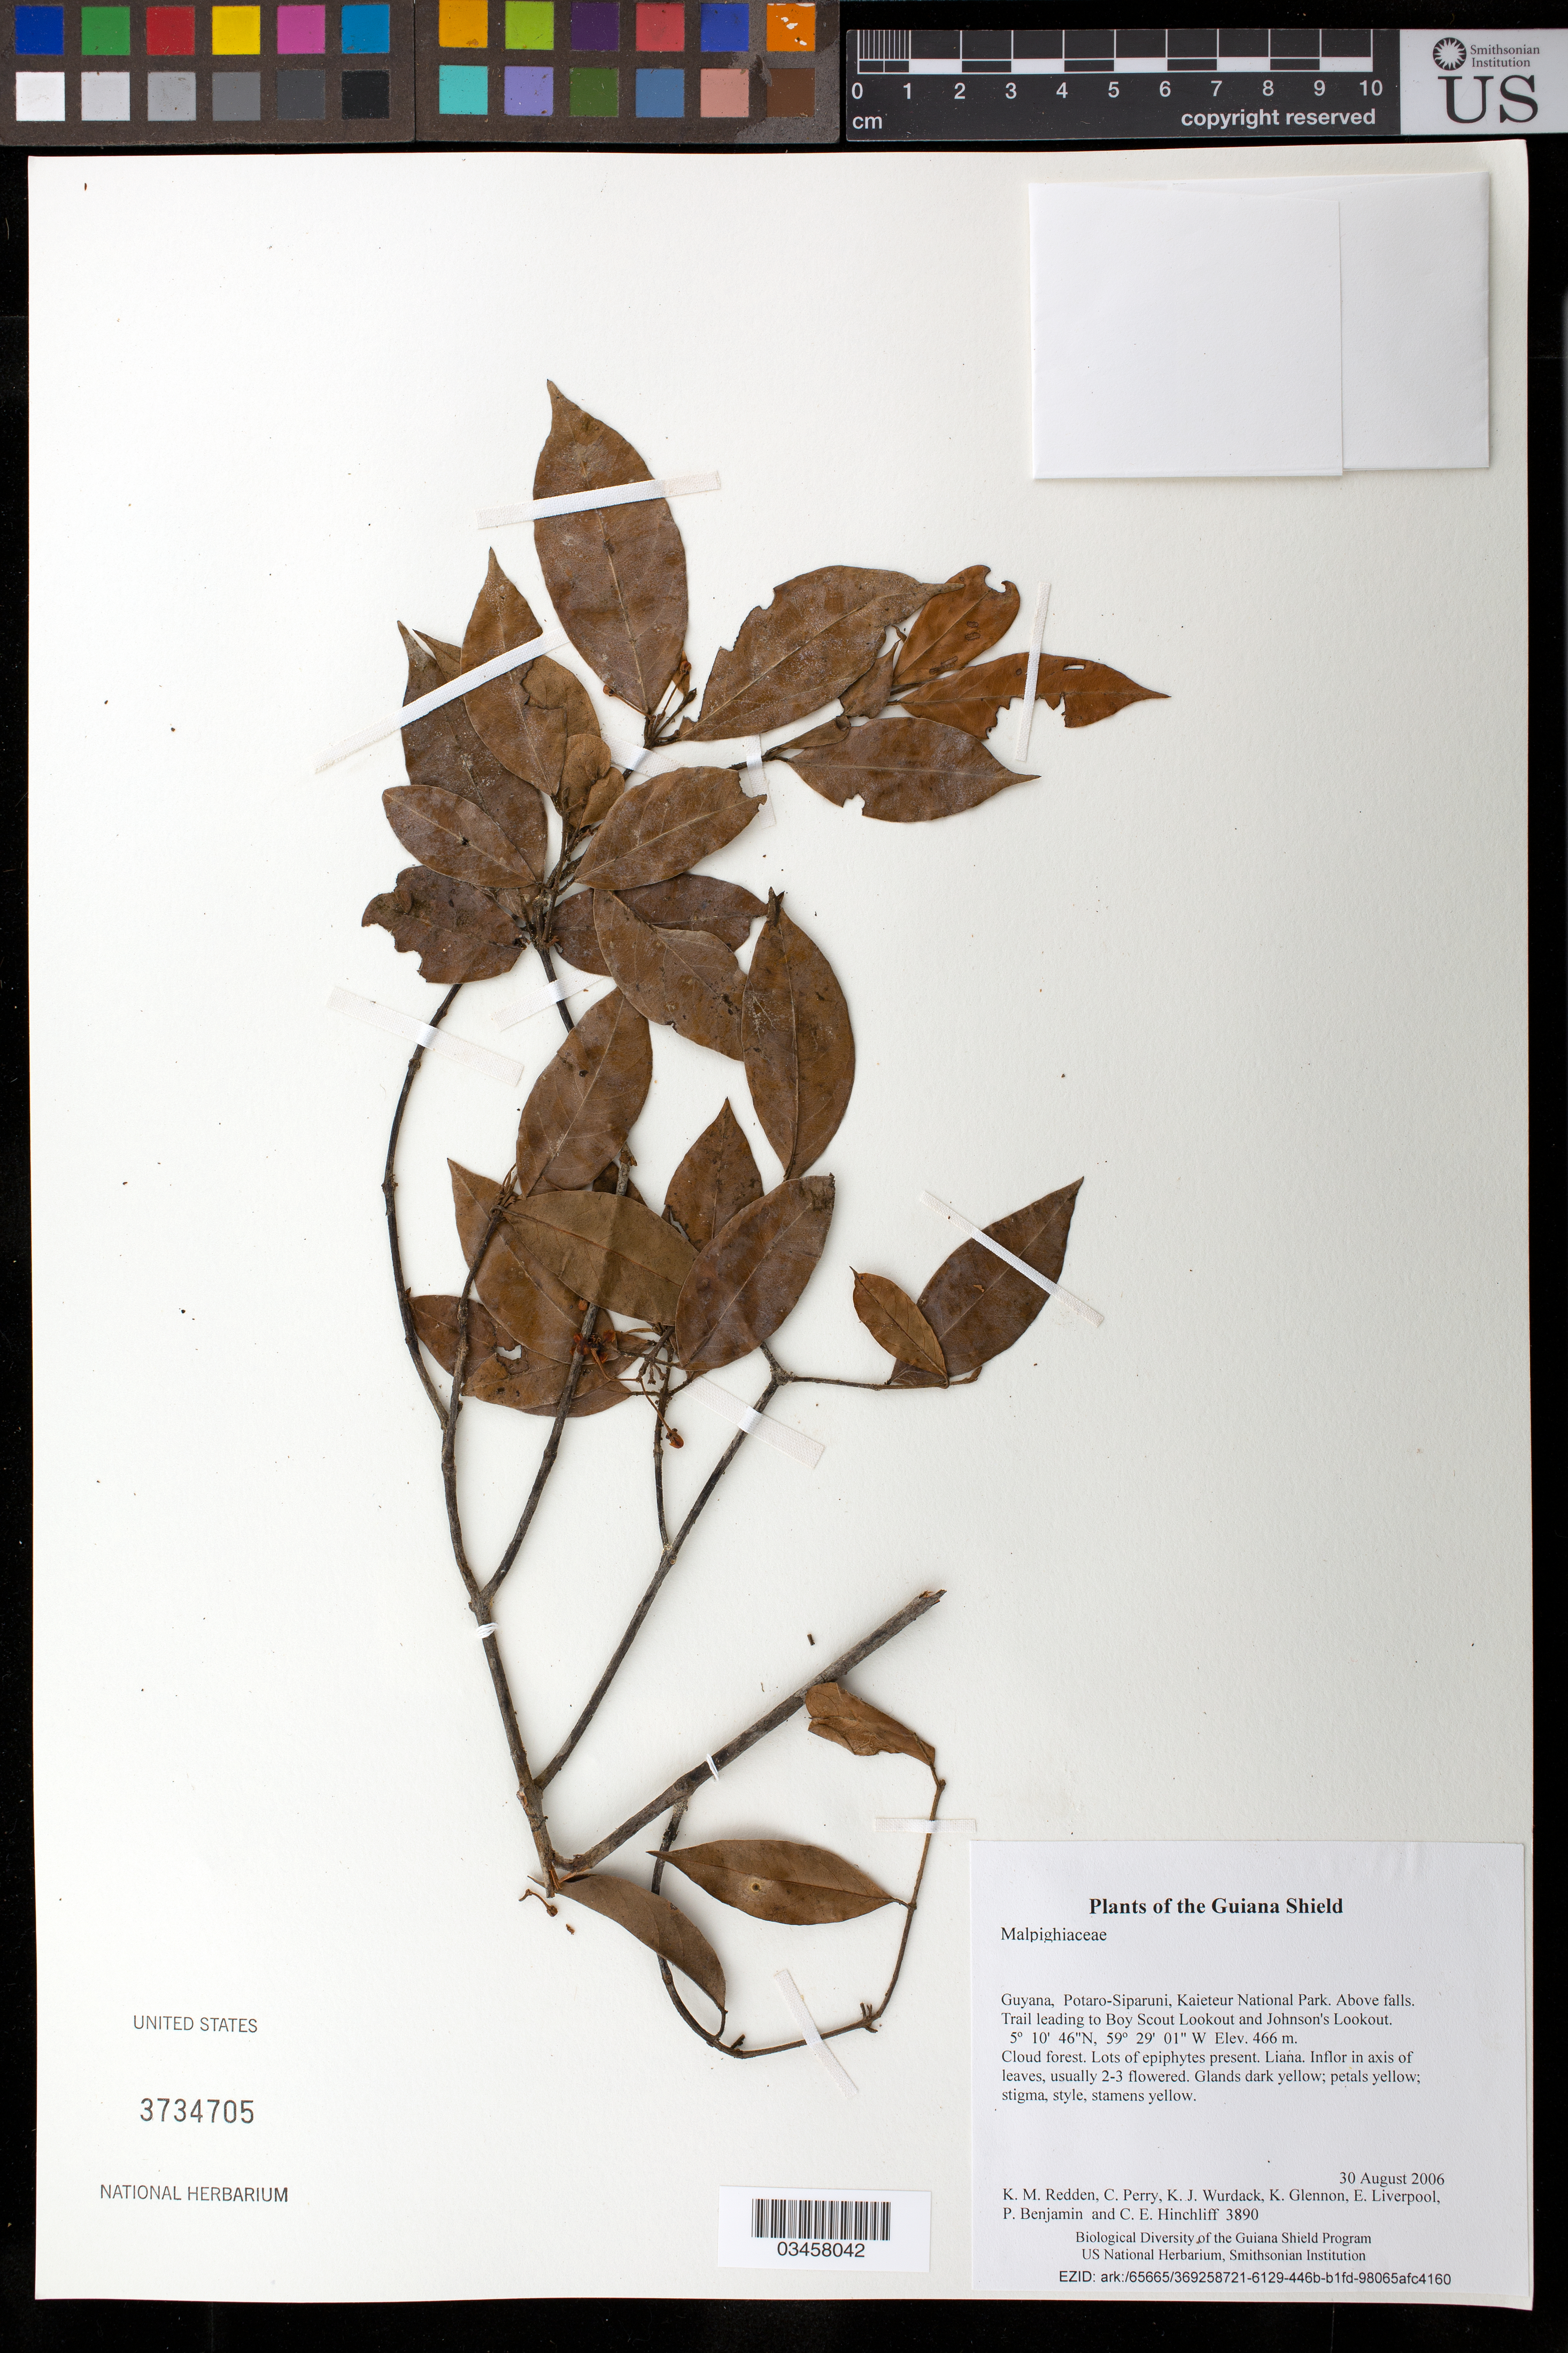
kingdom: Plantae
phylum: Tracheophyta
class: Magnoliopsida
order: Malpighiales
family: Malpighiaceae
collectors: K. M. Redden, C. Perry, K. Wurdack, K. Glennon, E. Liverpool, P. Benjamin & C. E. Hinchliff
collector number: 3890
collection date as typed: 30 August 2006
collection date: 2006-08-30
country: Guyana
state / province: Potaro-Siparuni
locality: Kaieteur National Park. Above falls. Trail leading to Boy Scout Lookout and Johnson's Lookout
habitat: Cloud forest. Lots of epiphytes present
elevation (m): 466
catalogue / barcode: US 3734705